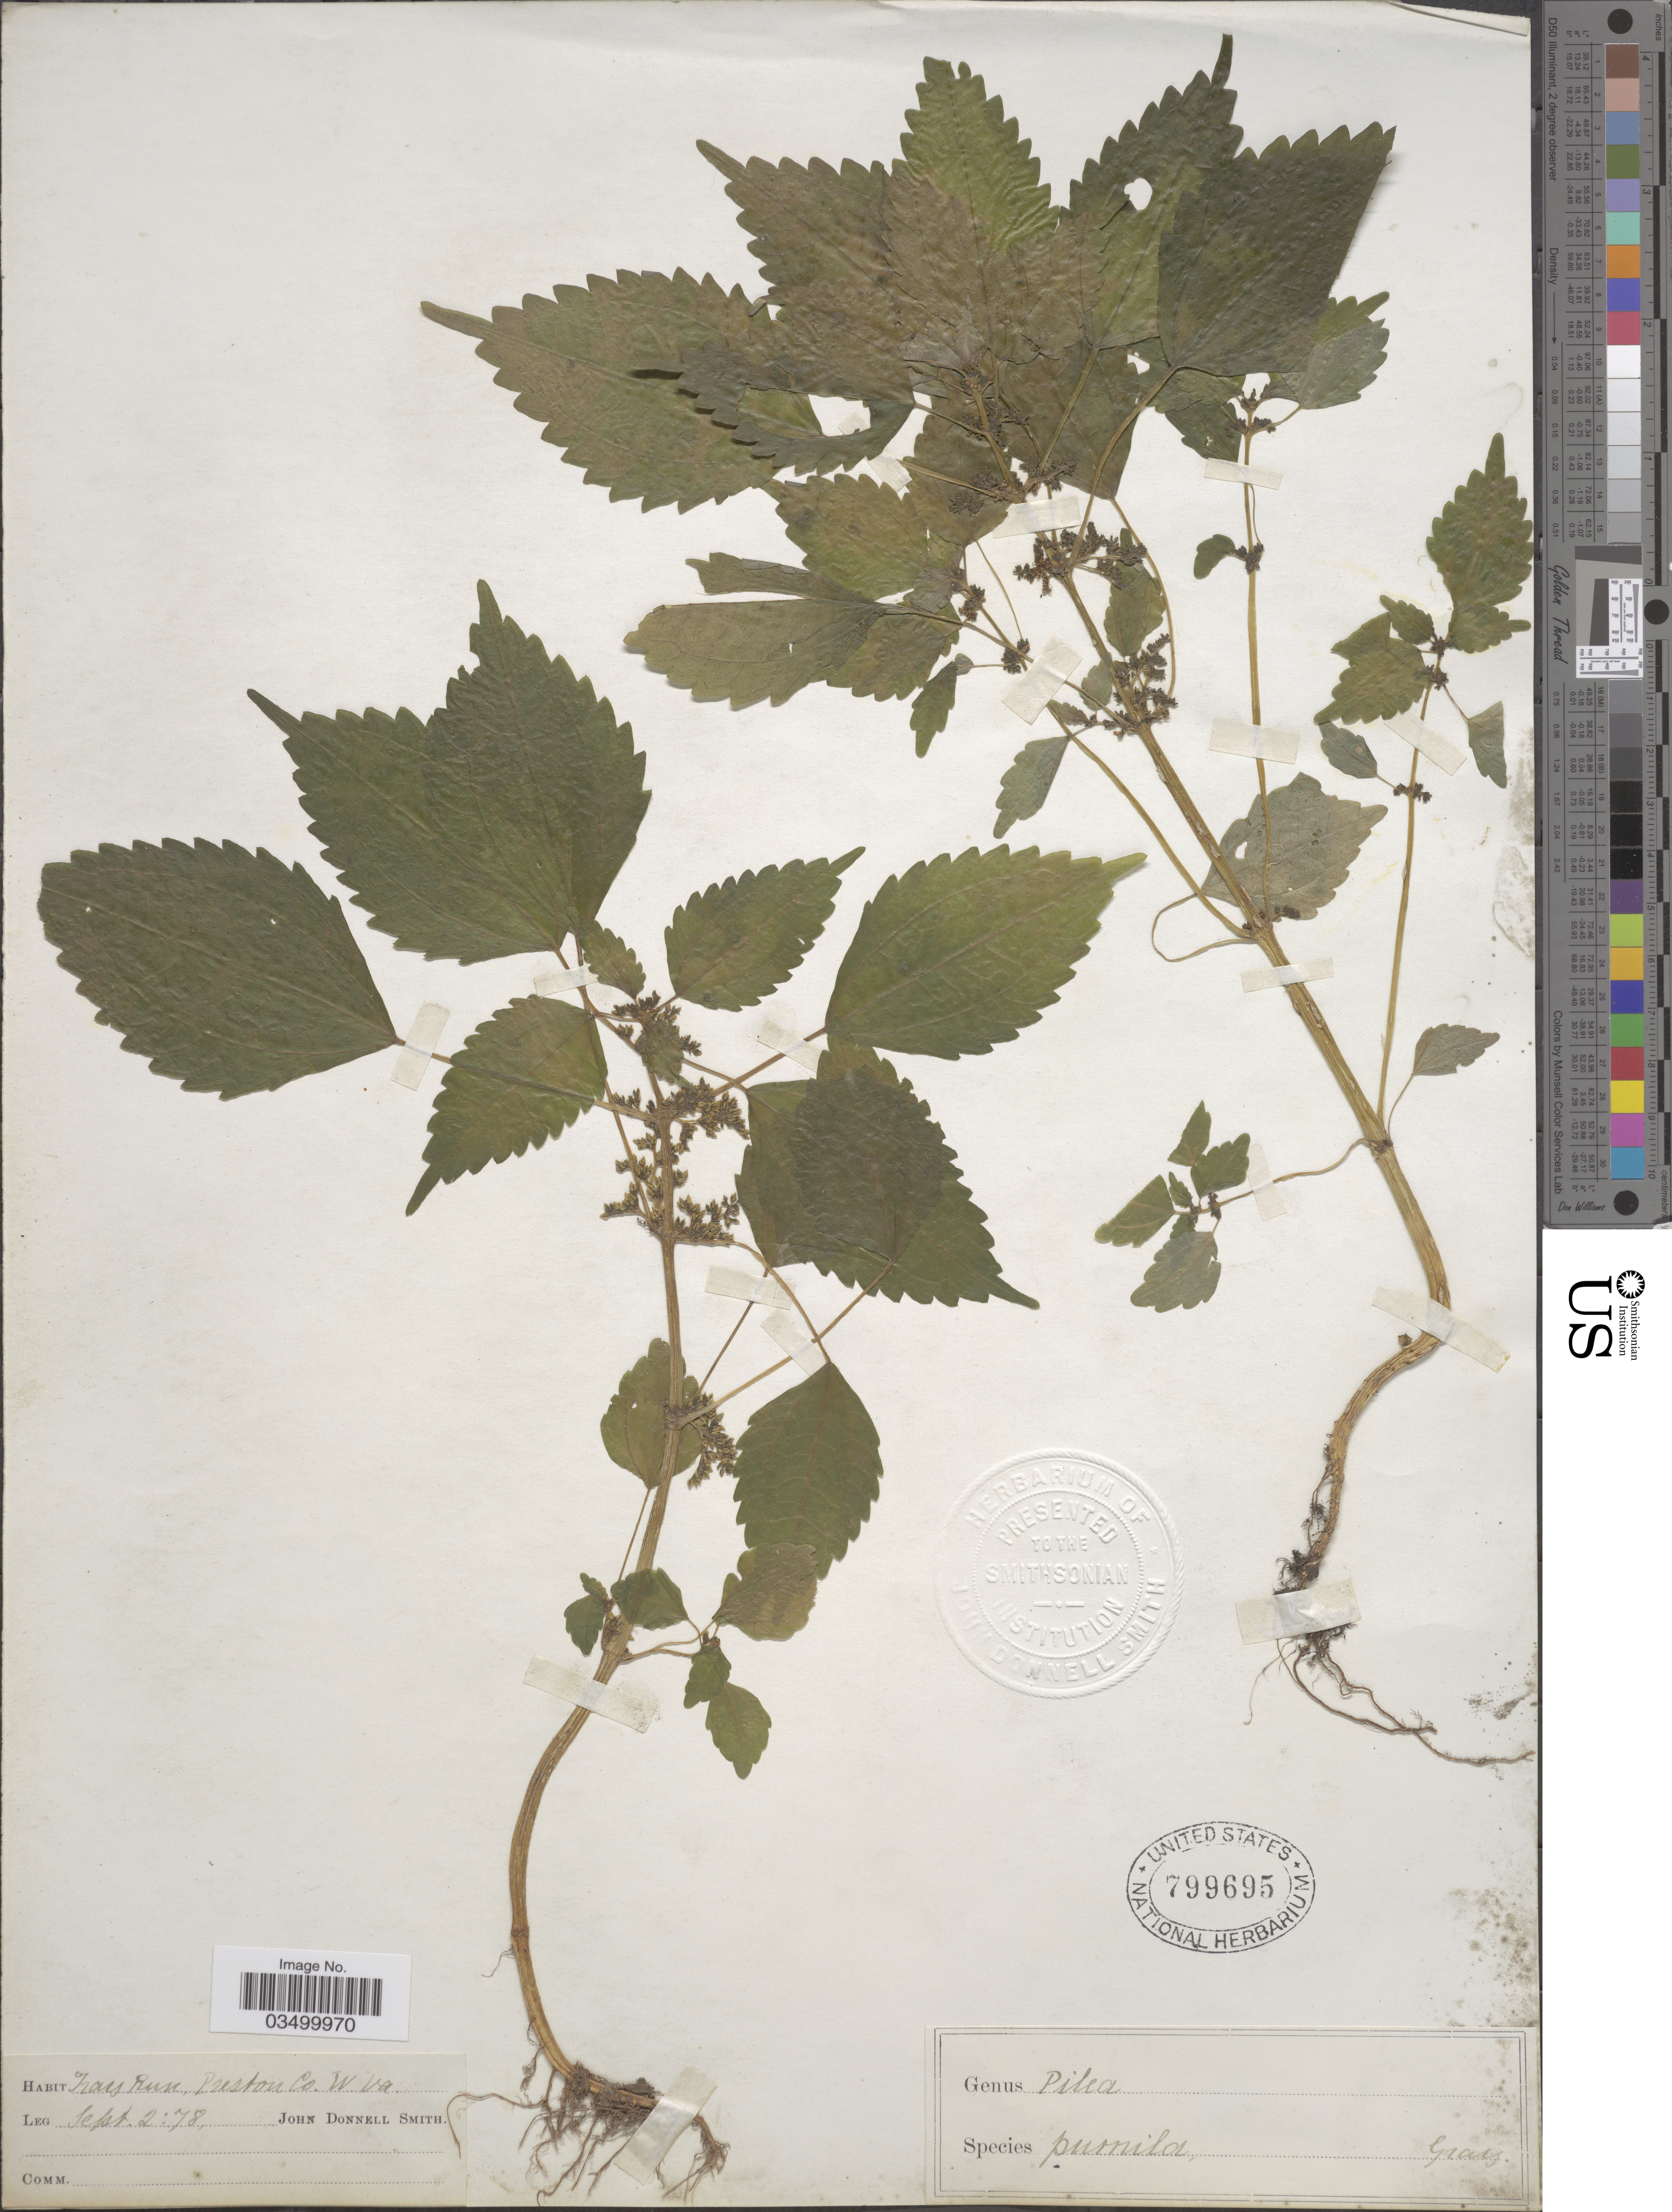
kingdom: Plantae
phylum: Tracheophyta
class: Magnoliopsida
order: Rosales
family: Urticaceae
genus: Pilea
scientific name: Pilea pumila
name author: (L.) A. Gray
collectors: J. Donnell Smith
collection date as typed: Transcribed d/m/y: 2/9/78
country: United States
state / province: West Virginia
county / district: Preston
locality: Preston Co.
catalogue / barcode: US 799695